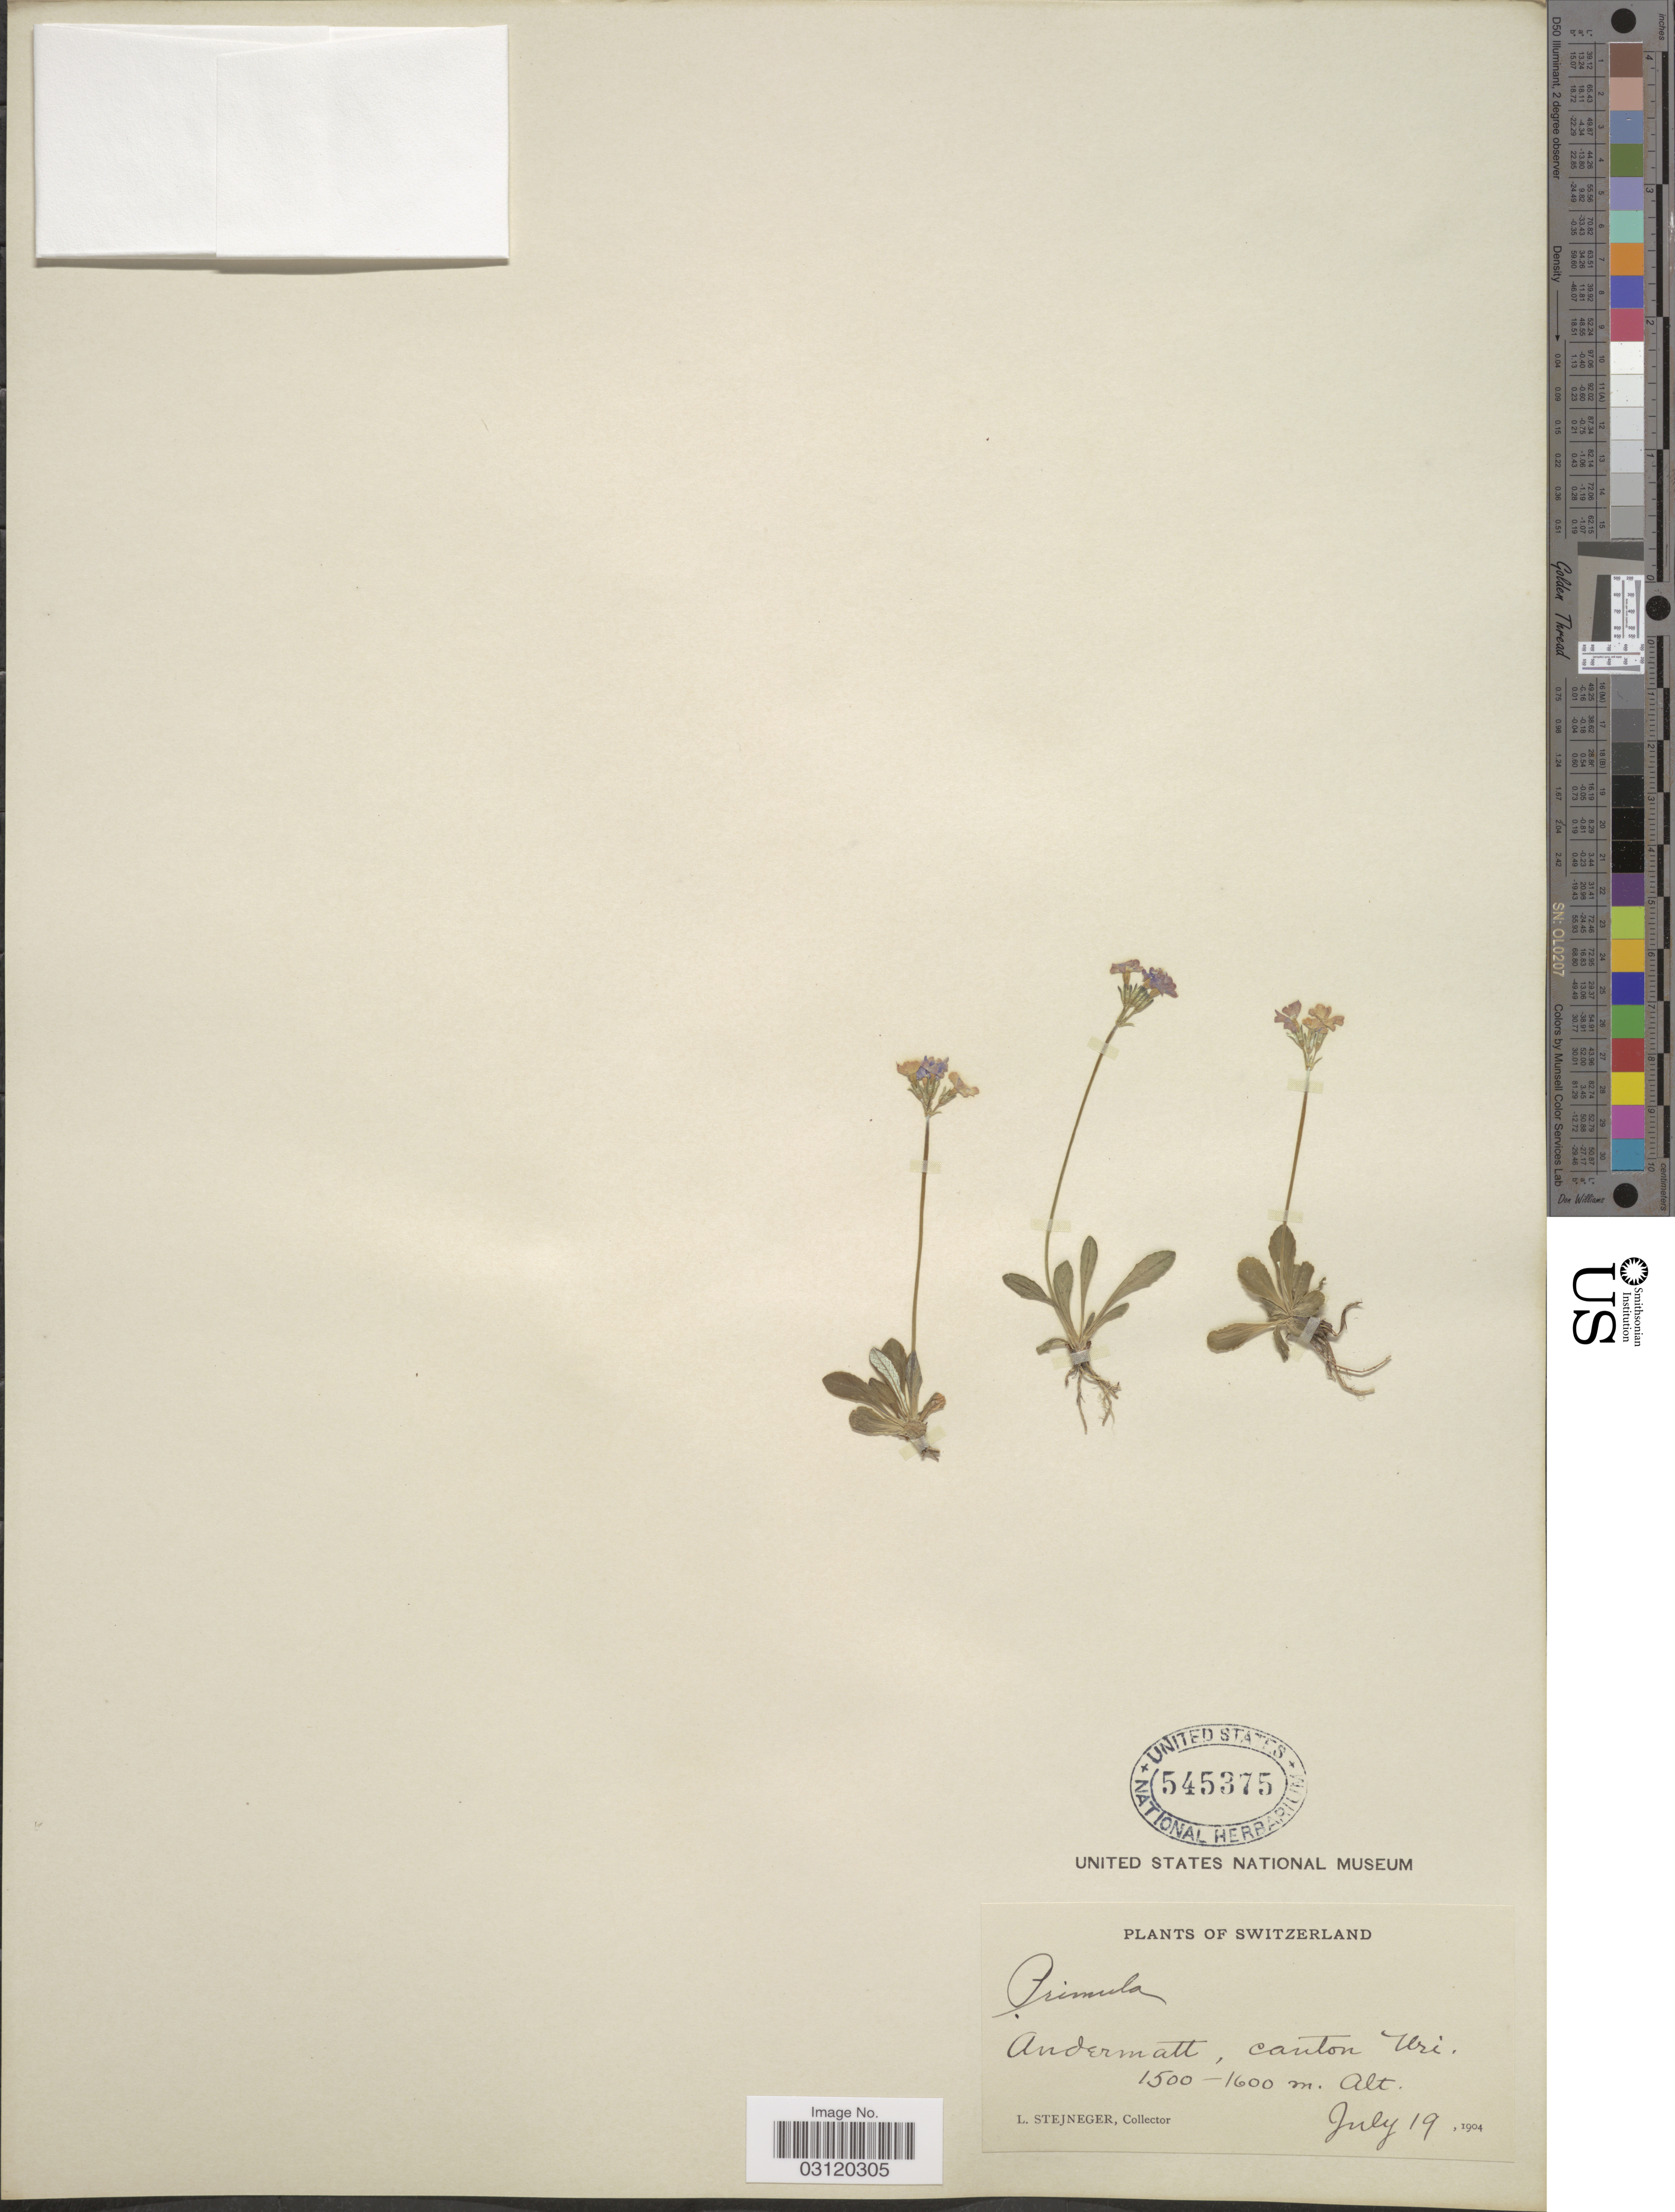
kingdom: Plantae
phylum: Tracheophyta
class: Magnoliopsida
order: Ericales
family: Primulaceae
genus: Primula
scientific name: Primula sp.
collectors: L. Stejneger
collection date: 1904-07-19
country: Switzerland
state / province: Uri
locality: Andermatt, canton Uri.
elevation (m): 1500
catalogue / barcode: US 545375